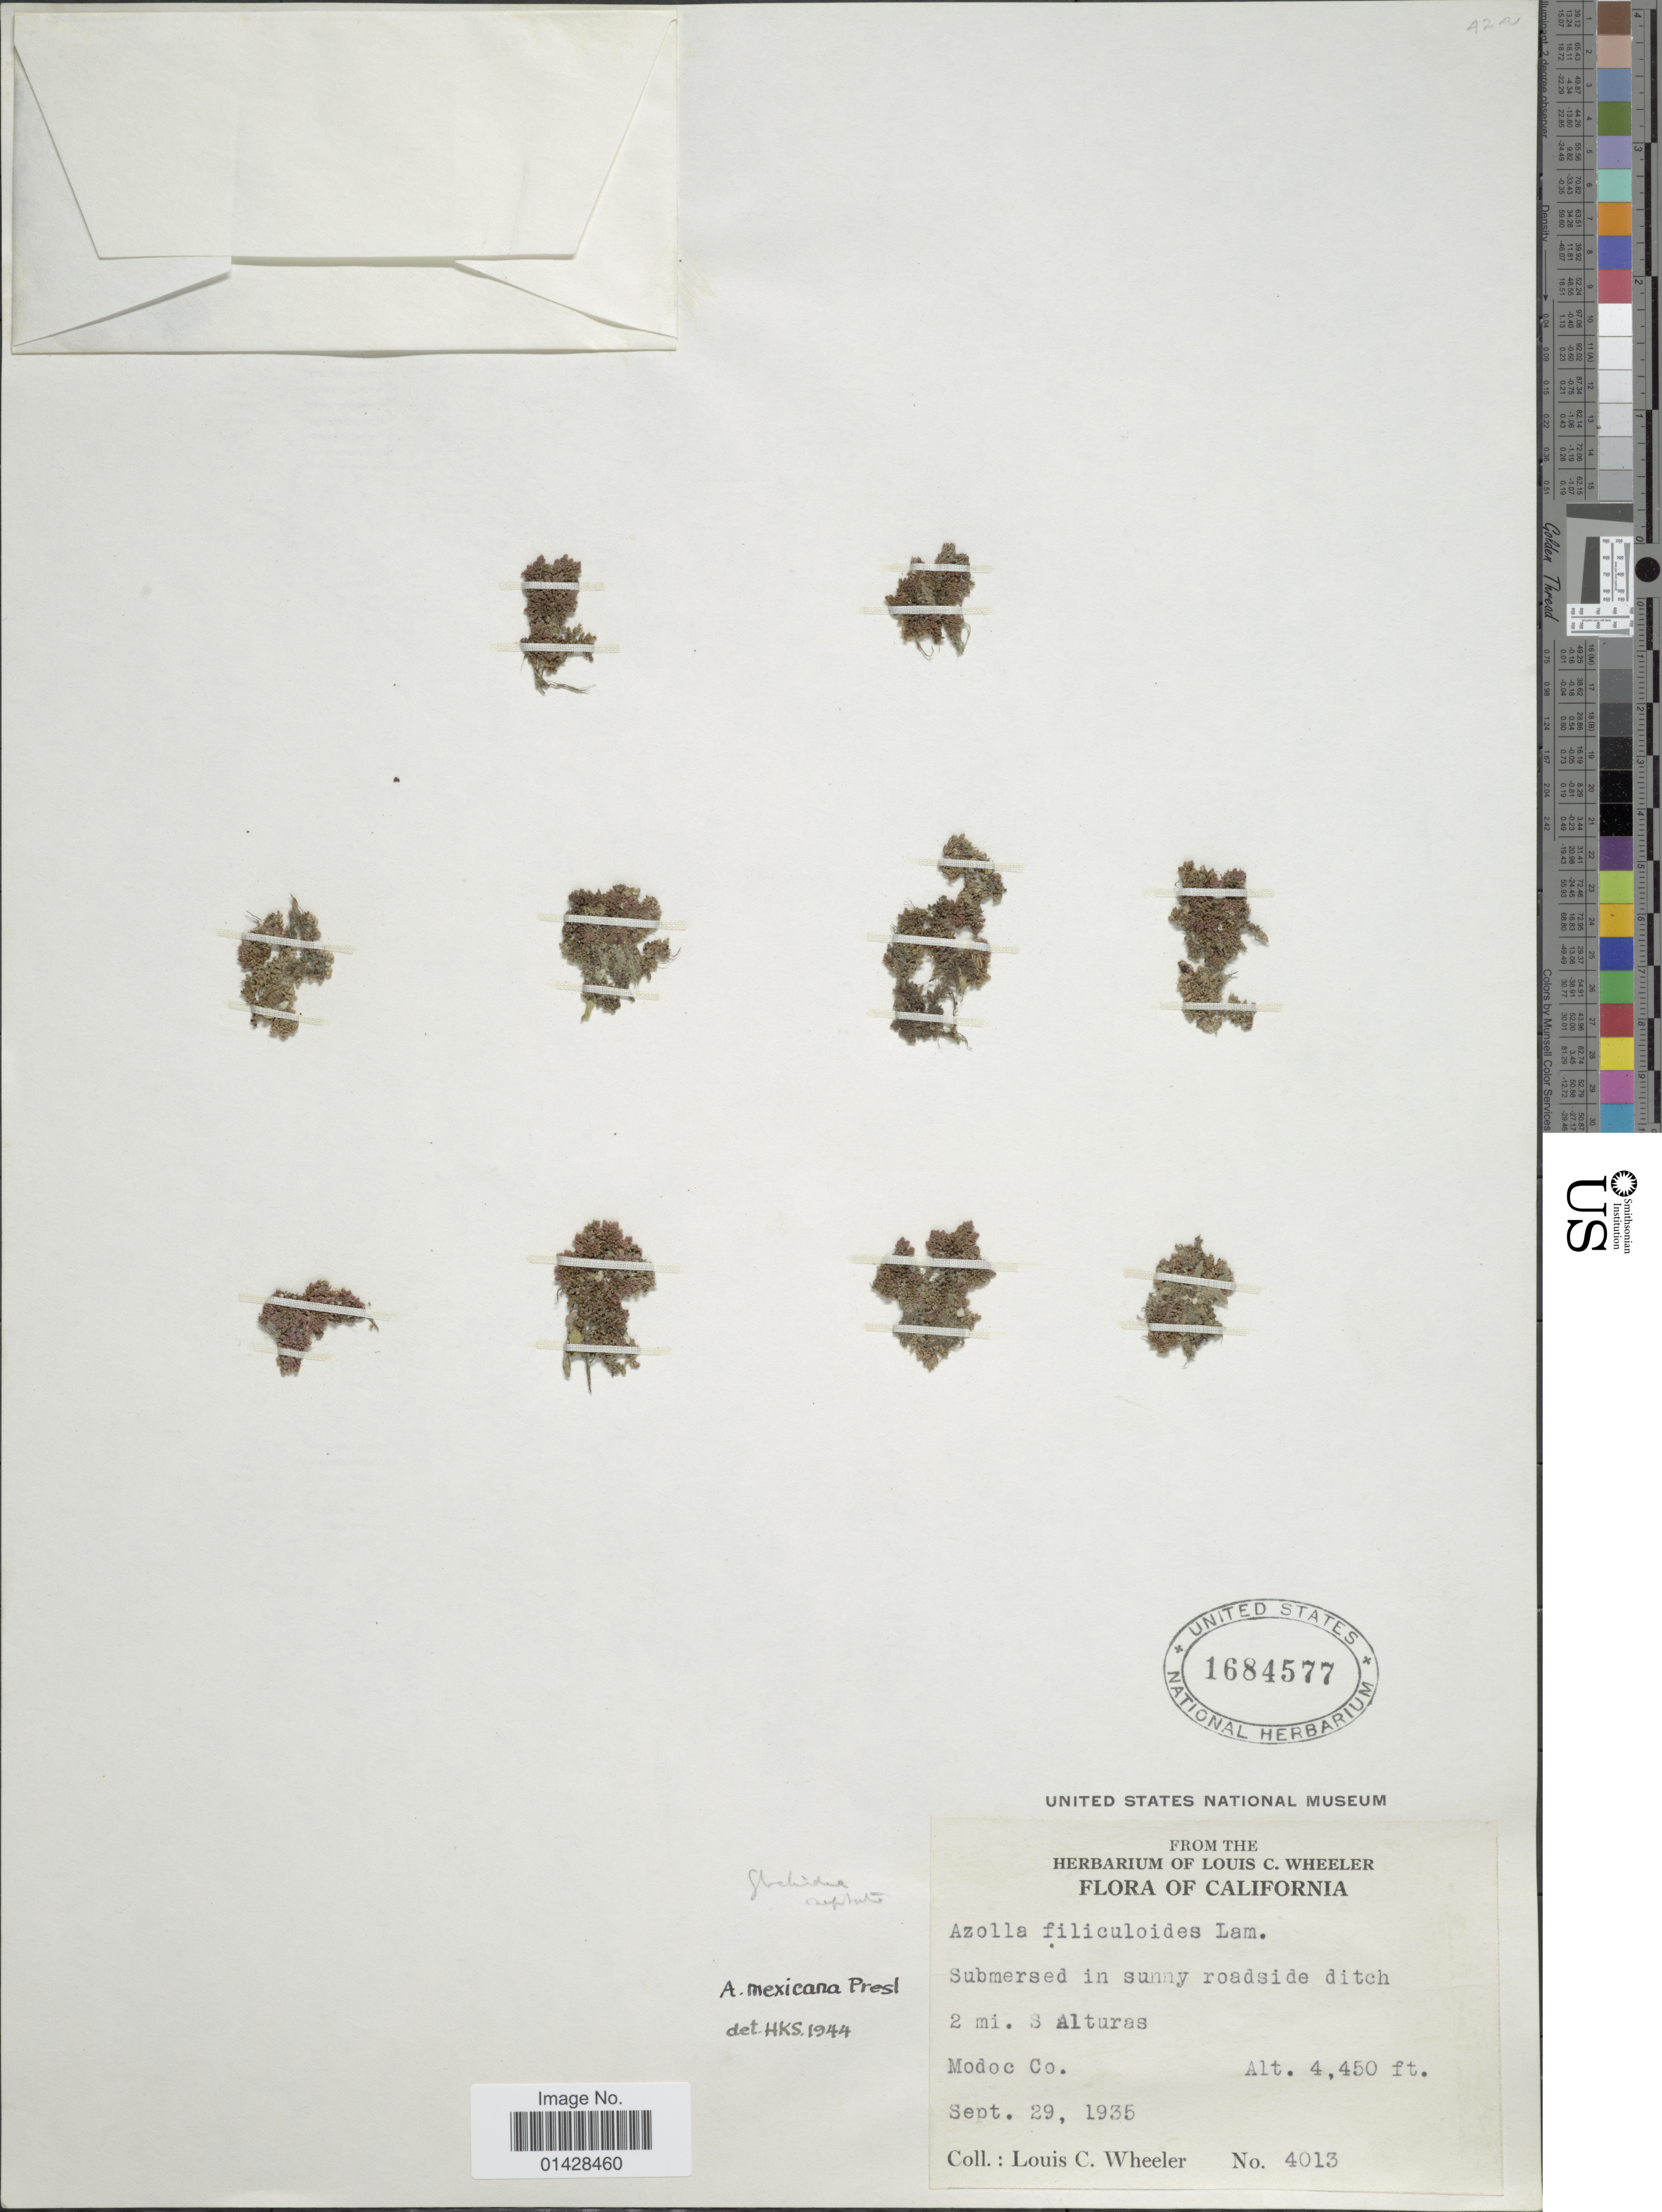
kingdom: Plantae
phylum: Tracheophyta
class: Polypodiopsida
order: Salviniales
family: Salviniaceae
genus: Azolla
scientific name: Azolla mexicana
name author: C. Presl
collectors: L. C. Wheeler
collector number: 4013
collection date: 1935-09-29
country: United States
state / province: California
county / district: Modoc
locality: Submersed in sunny roadside ditch, 2 mi S Alturas, Modoc Co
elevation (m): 1356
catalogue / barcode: US 1684577